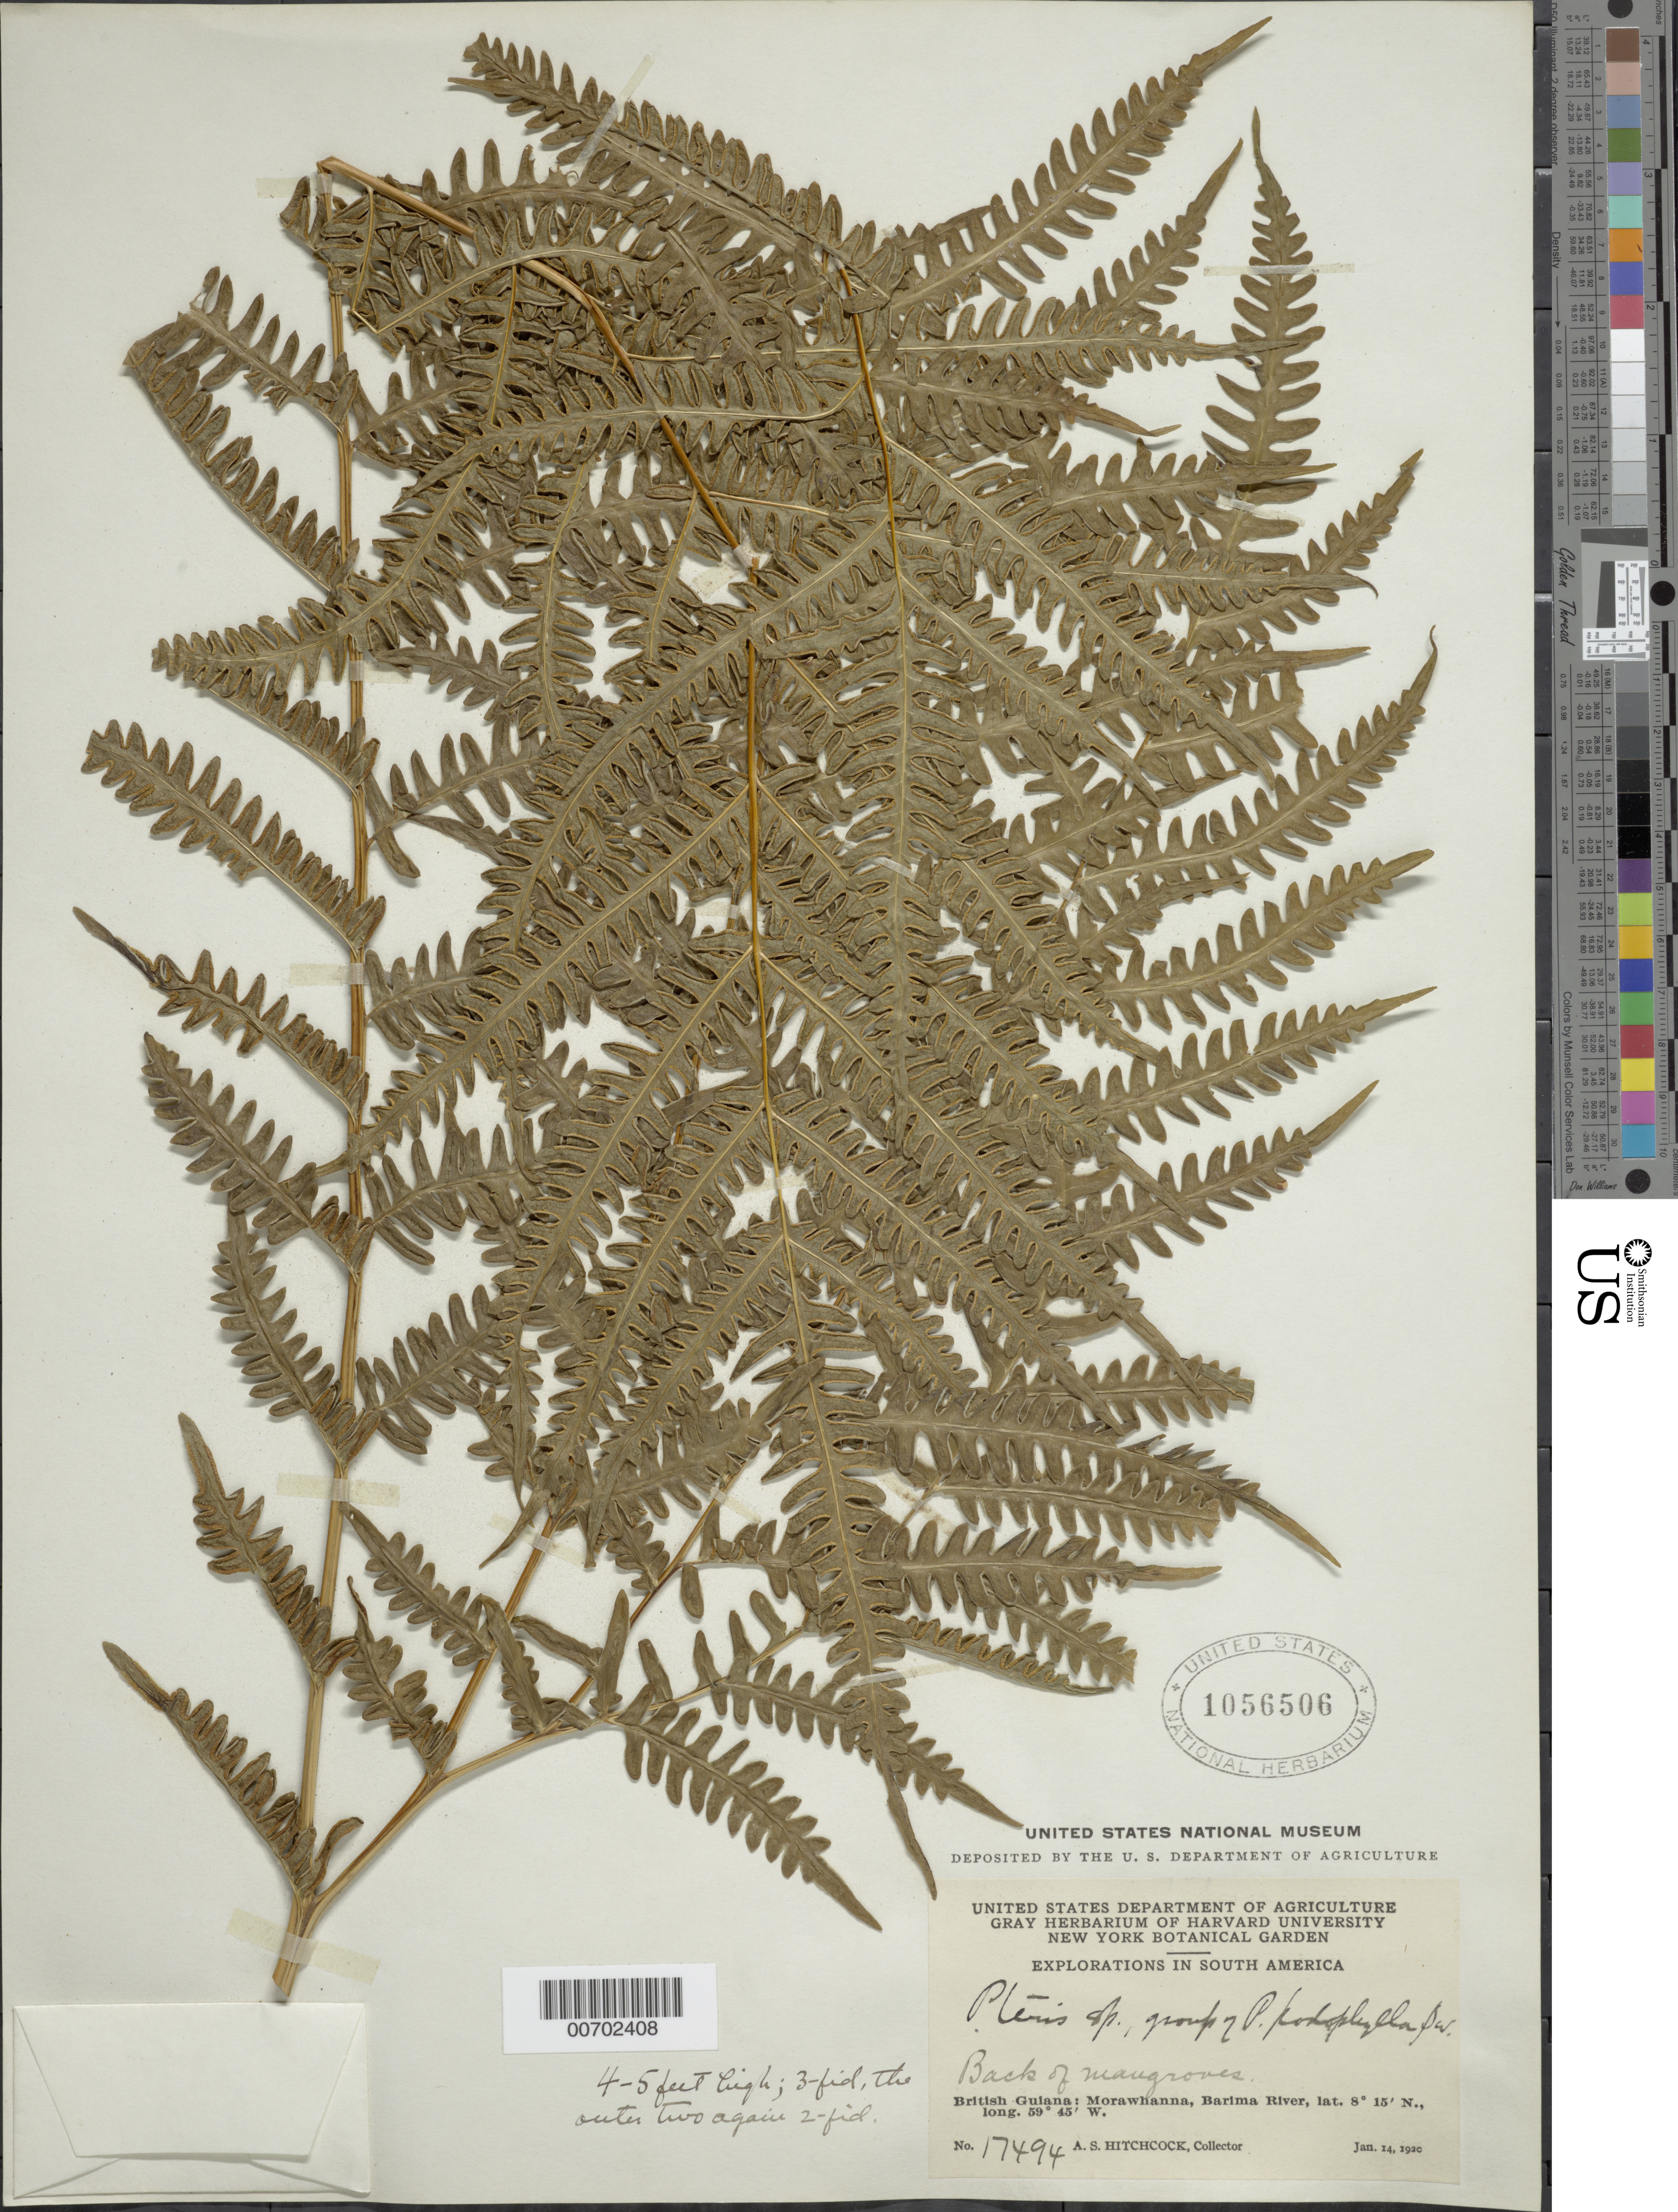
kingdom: Plantae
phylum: Tracheophyta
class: Polypodiopsida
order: Polypodiales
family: Pteridaceae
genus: Pteris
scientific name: Pteris sp.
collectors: A. S. Hitchcock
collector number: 17494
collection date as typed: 14-Jan-20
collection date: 1920-01-14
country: Guyana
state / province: Barima-Waini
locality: Morawhanna, vic., Barima R.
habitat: Back of mangroves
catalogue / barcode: US 1056506